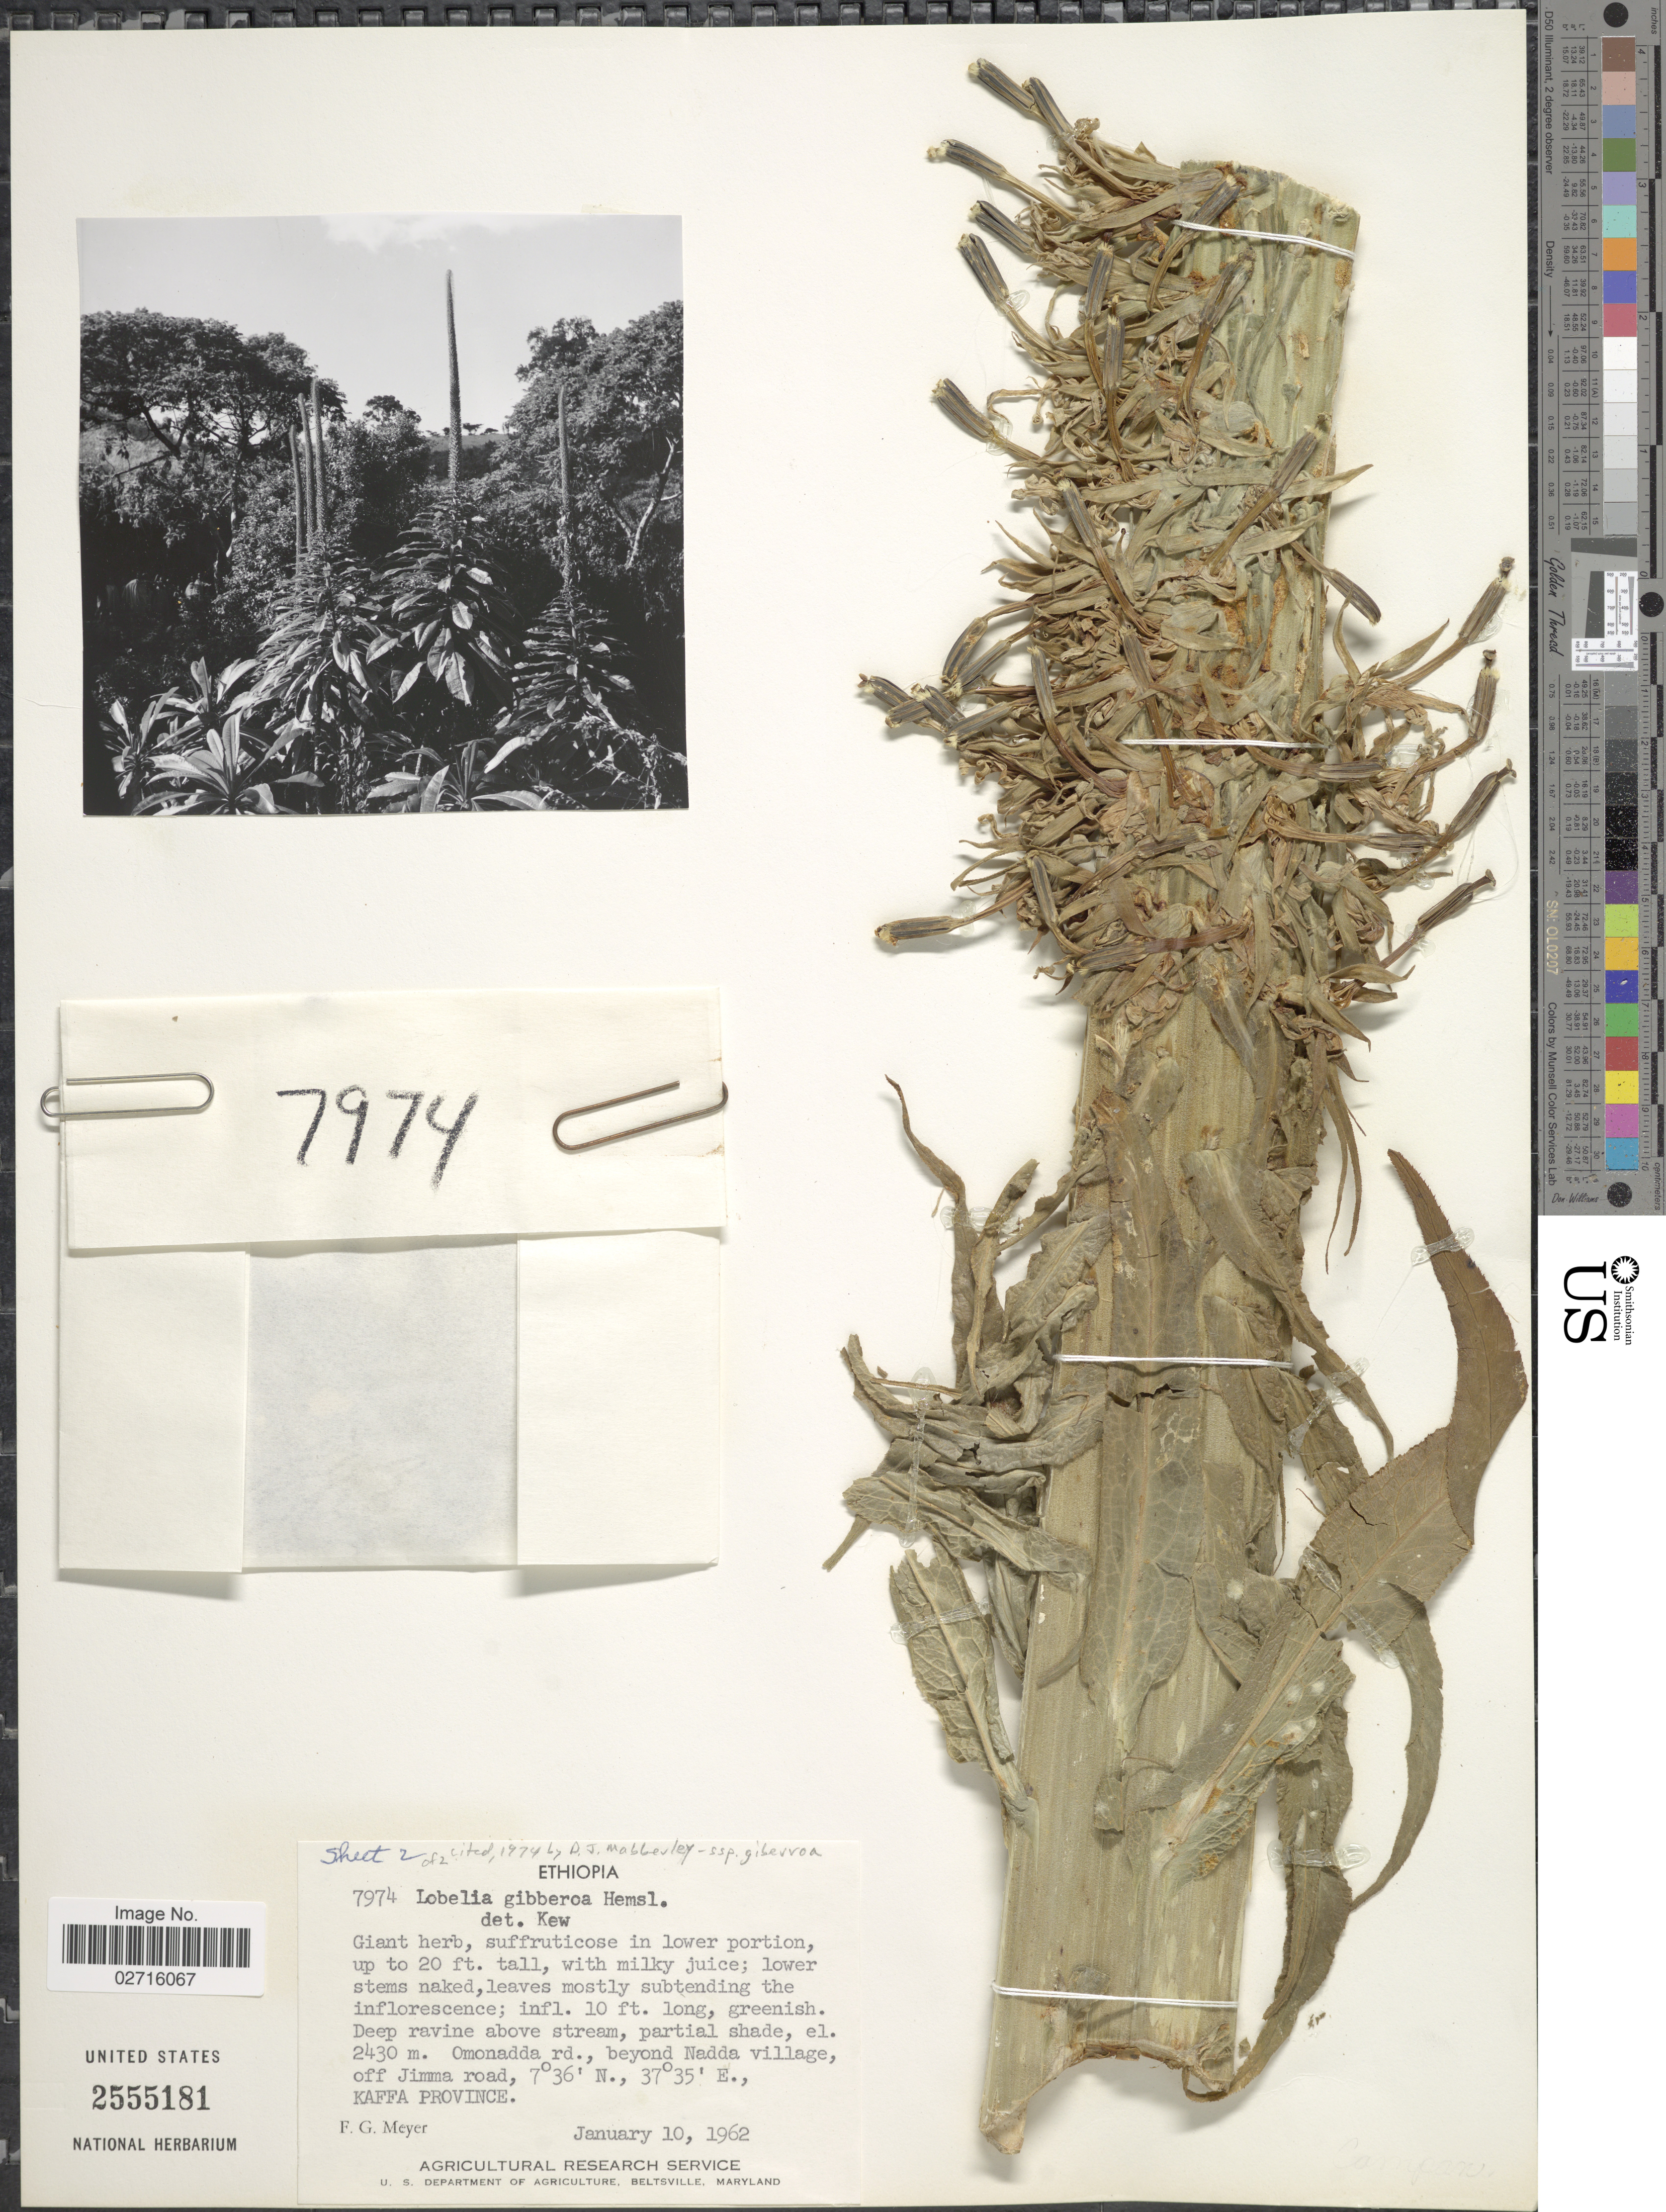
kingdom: Plantae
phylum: Tracheophyta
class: Magnoliopsida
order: Asterales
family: Campanulaceae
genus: Lobelia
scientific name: Lobelia giberroa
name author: Hemsl.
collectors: F. G. Meyer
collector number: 7974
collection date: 1962-01-10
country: Ethiopia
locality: Deep ravine above stream, partial shade, Omonadda rd., beyond Nadda village, off Jimma road, Kaffa Province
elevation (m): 2430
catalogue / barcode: US 2555181